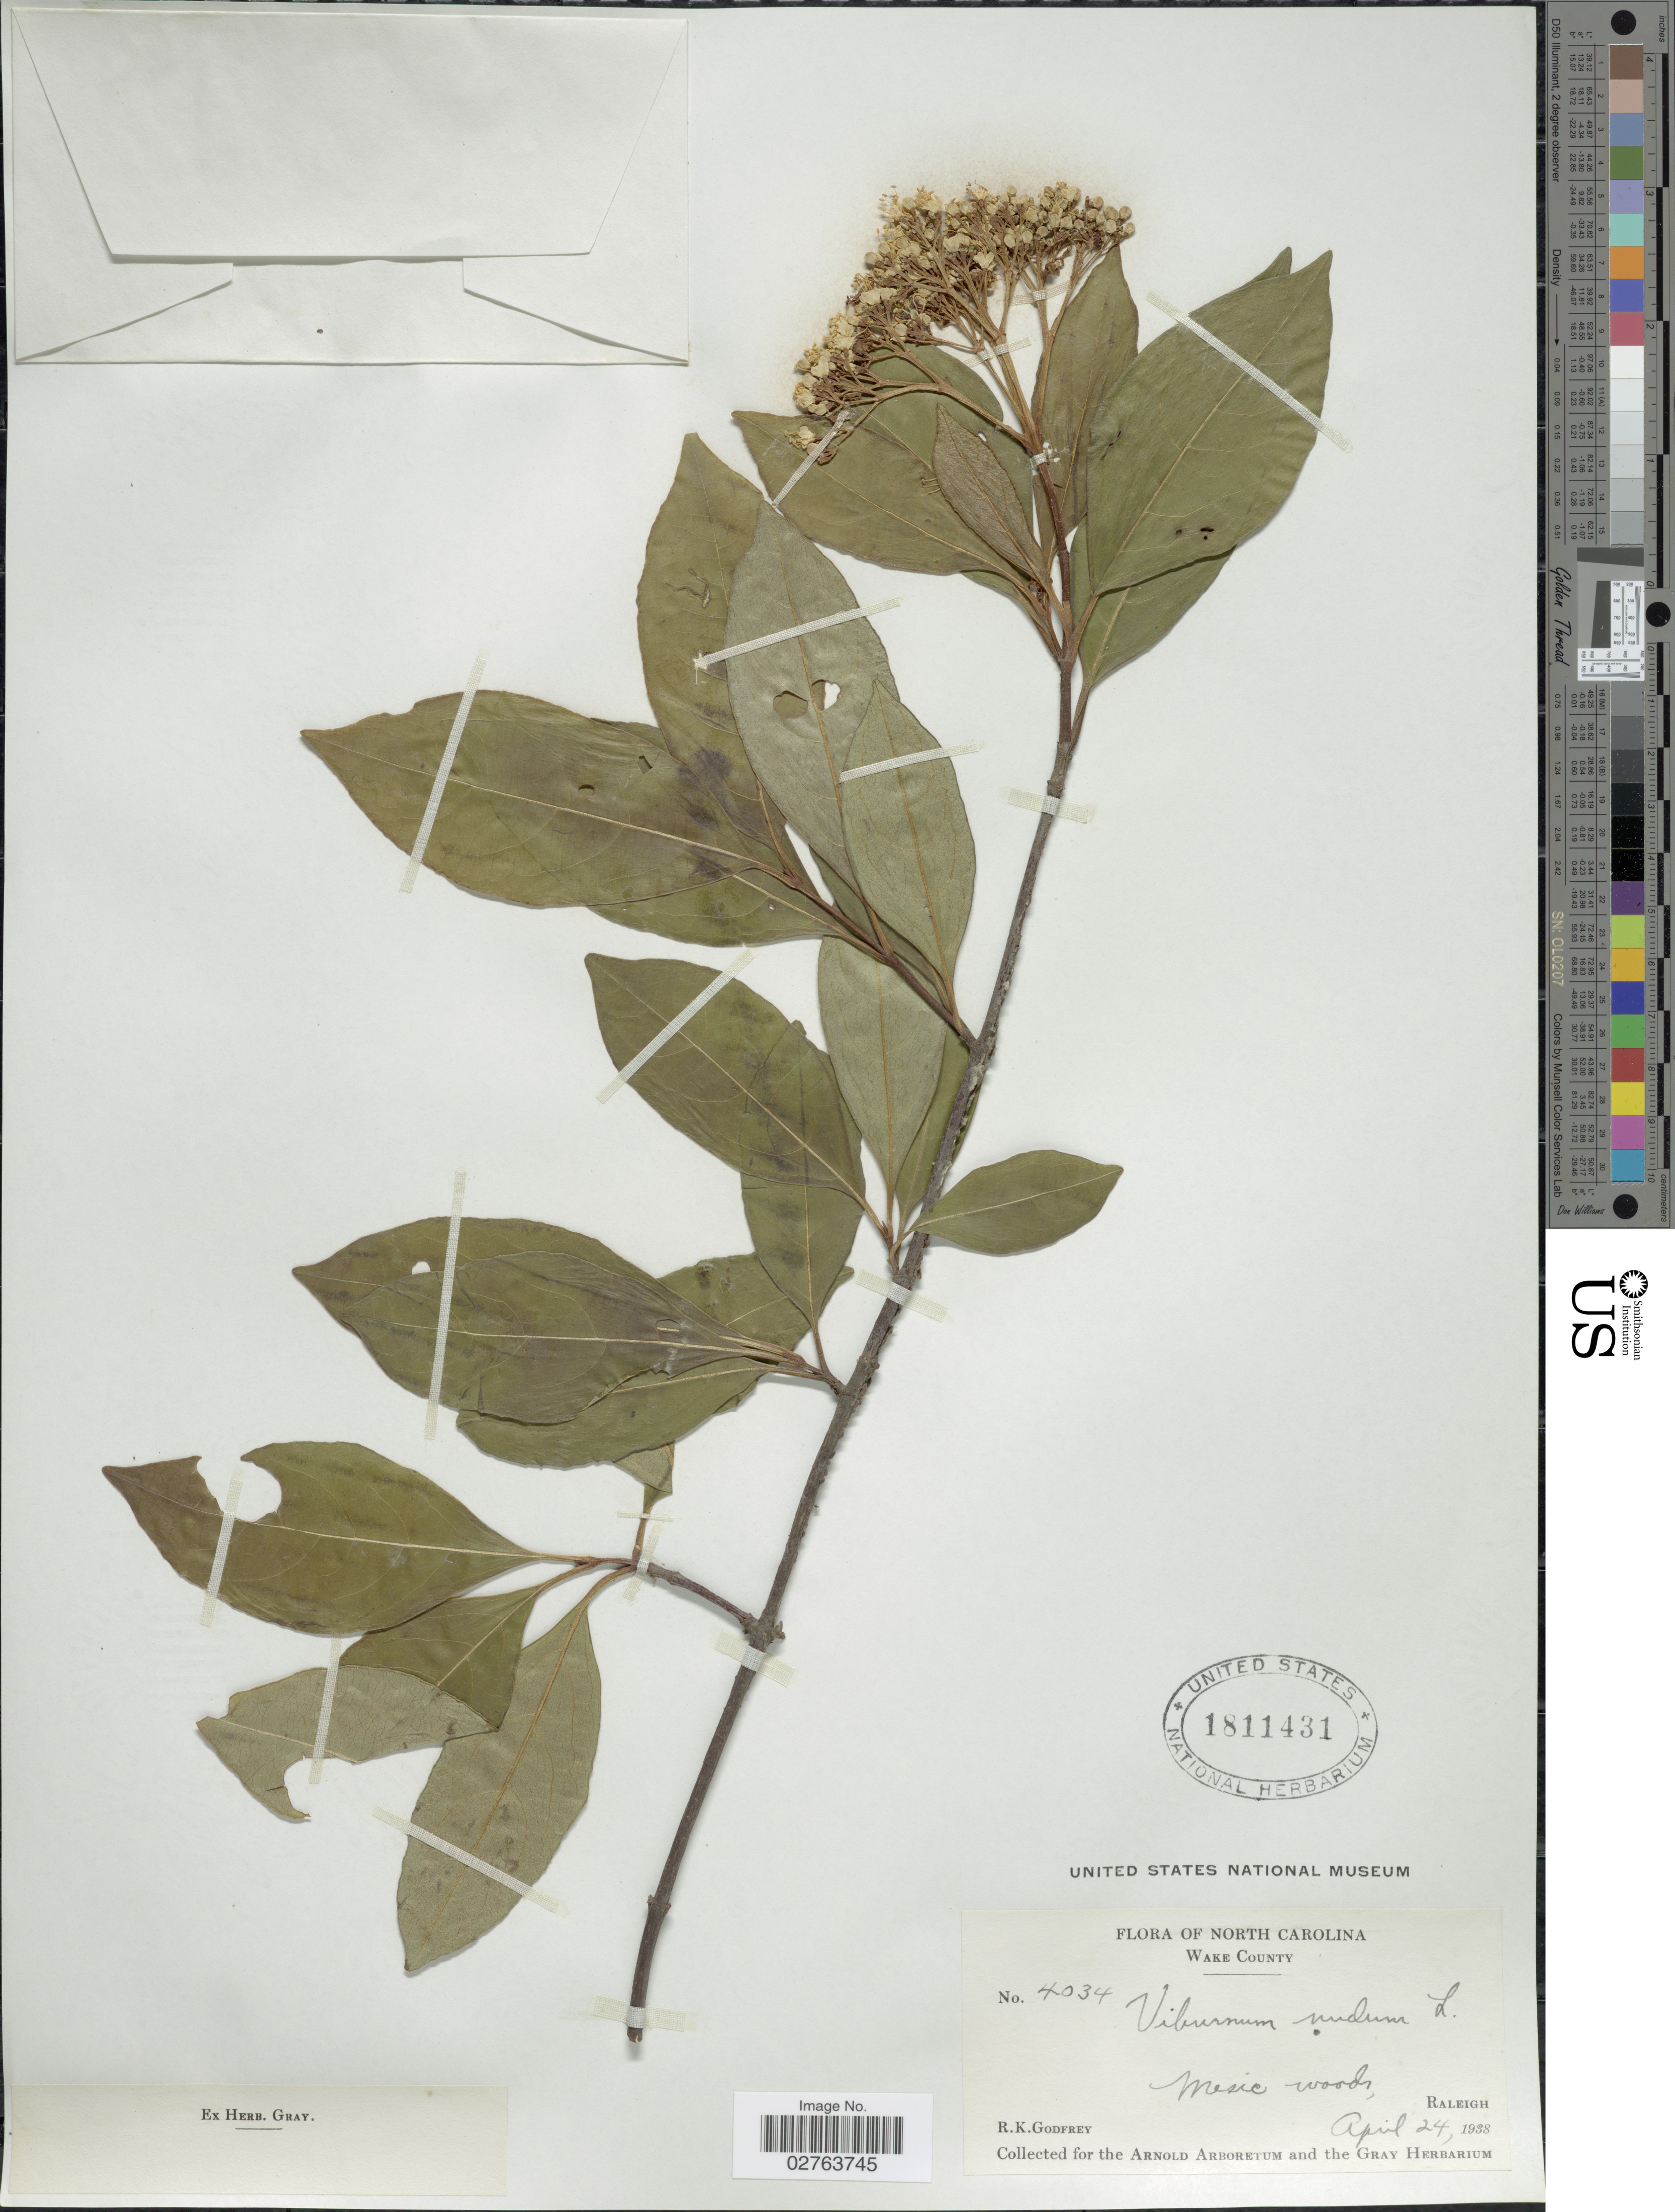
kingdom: Plantae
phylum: Tracheophyta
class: Magnoliopsida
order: Dipsacales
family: Viburnaceae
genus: Viburnum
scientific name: Viburnum nudum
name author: L.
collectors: R. K. Godfrey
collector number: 4034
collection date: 1938-04-24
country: United States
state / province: North Carolina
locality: Wake County. Mesic woods, Raleigh.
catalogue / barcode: US 1811431